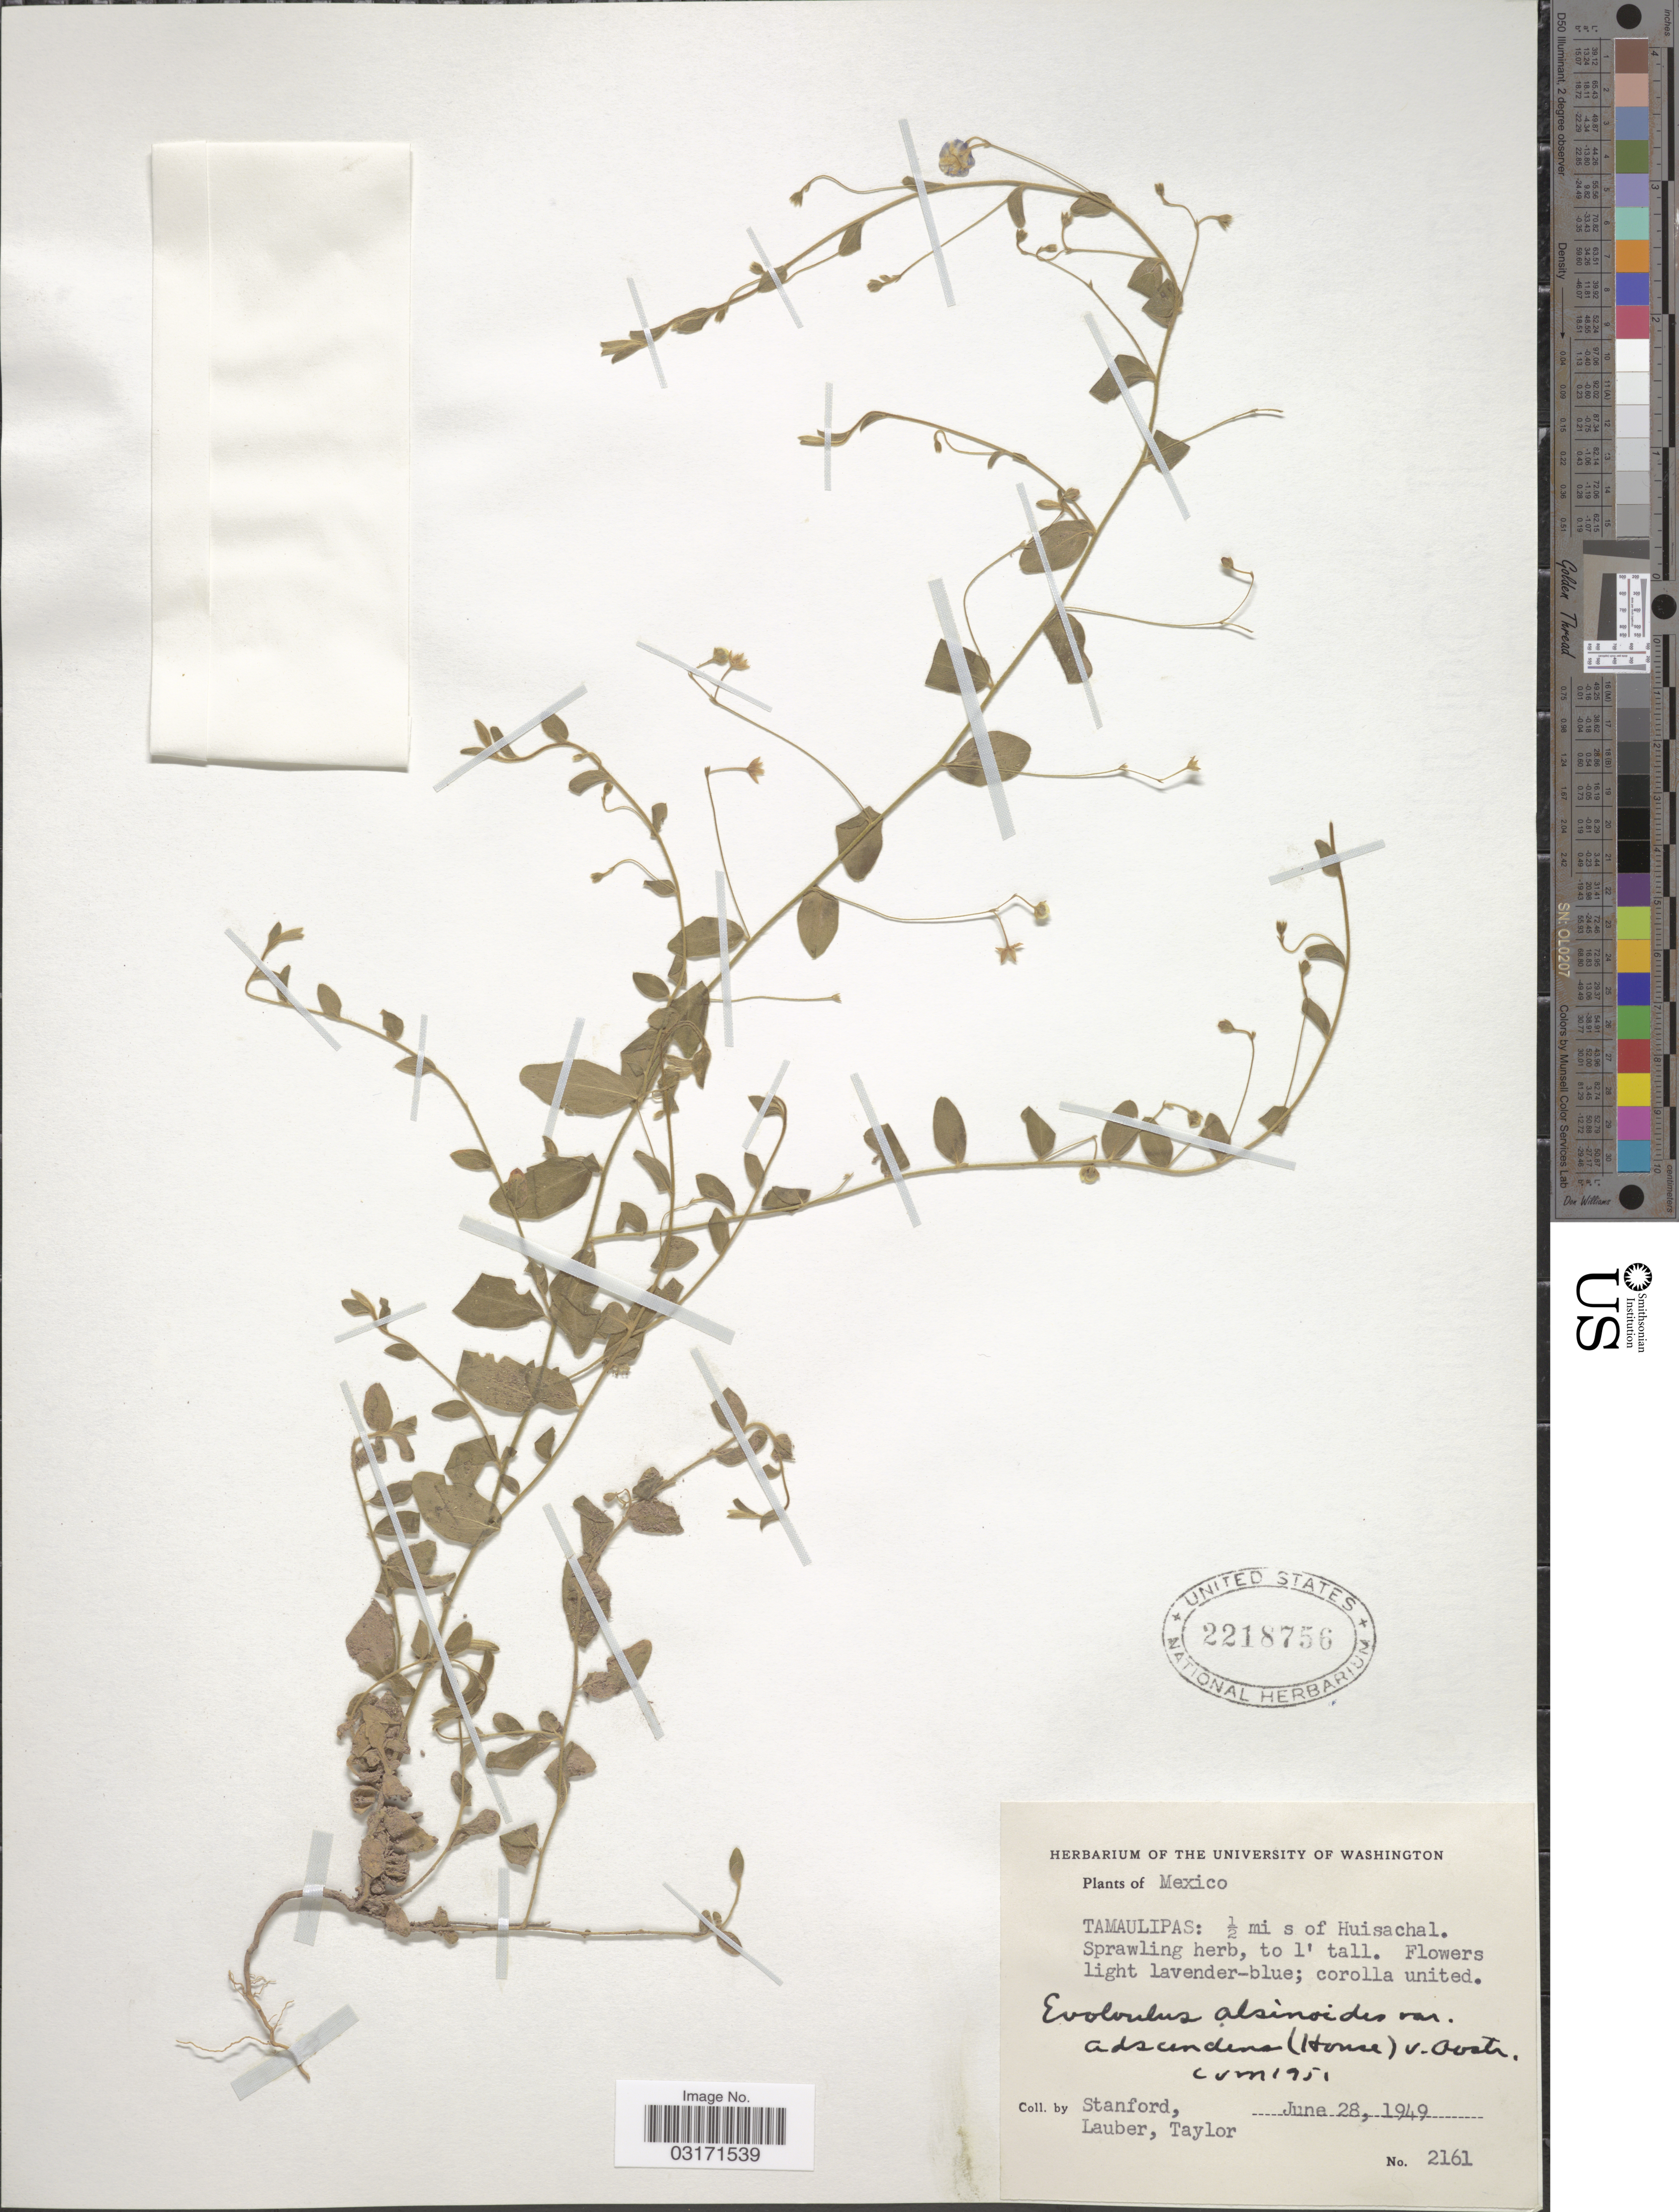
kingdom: Plantae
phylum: Tracheophyta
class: Magnoliopsida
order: Solanales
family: Convolvulaceae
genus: Evolvulus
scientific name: Evolvulus alsinoides var. adscendens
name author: (House) Ooststr.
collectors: -. Stanford, -. Lauber & -. Taylor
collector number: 2161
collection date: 1949-06-28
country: Mexico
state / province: Tamaulipas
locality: Tamaulipas: ½ mi s of Huisachal.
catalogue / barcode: US 2218756